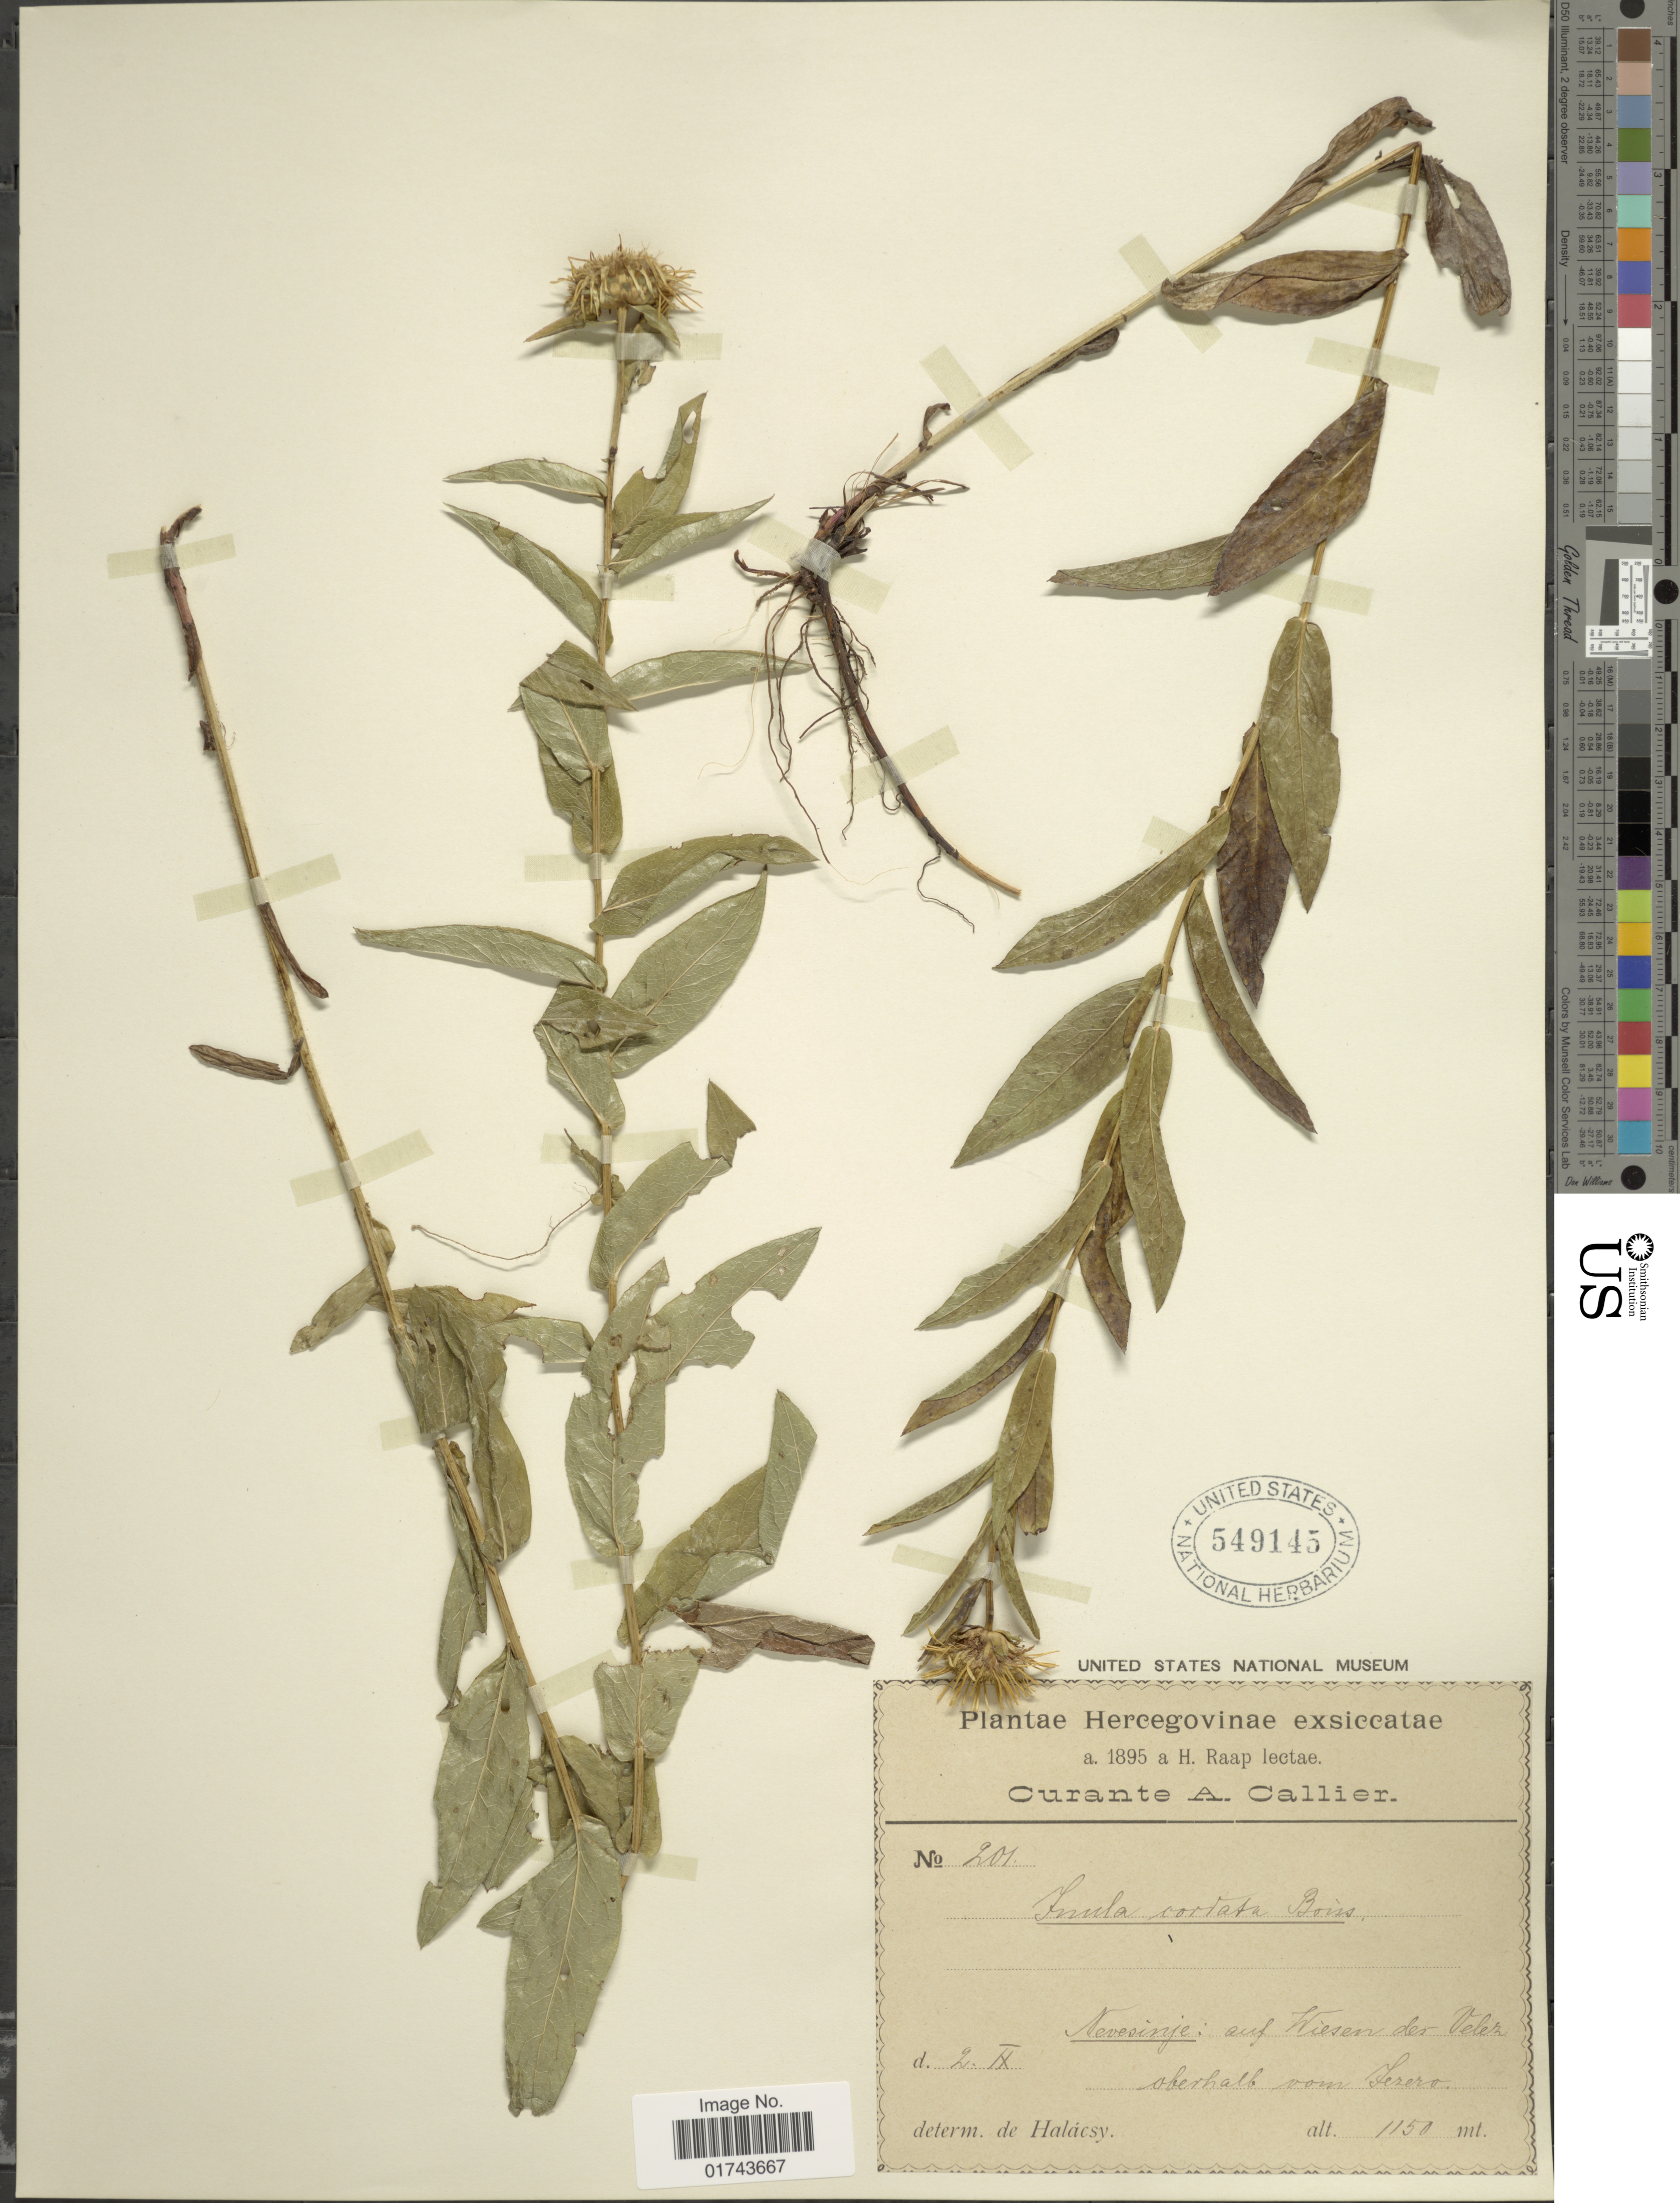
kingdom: Plantae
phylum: Tracheophyta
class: Magnoliopsida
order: Asterales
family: Asteraceae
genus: Inula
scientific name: Inula cordata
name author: Boiss.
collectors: H. Raap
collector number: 201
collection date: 1895-09-02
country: Bosnia and Herzegovina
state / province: Srpska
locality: Hercegovinae. Nevesinje: auf Wiesem des Velez [interpreted]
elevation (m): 1150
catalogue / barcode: US 549145